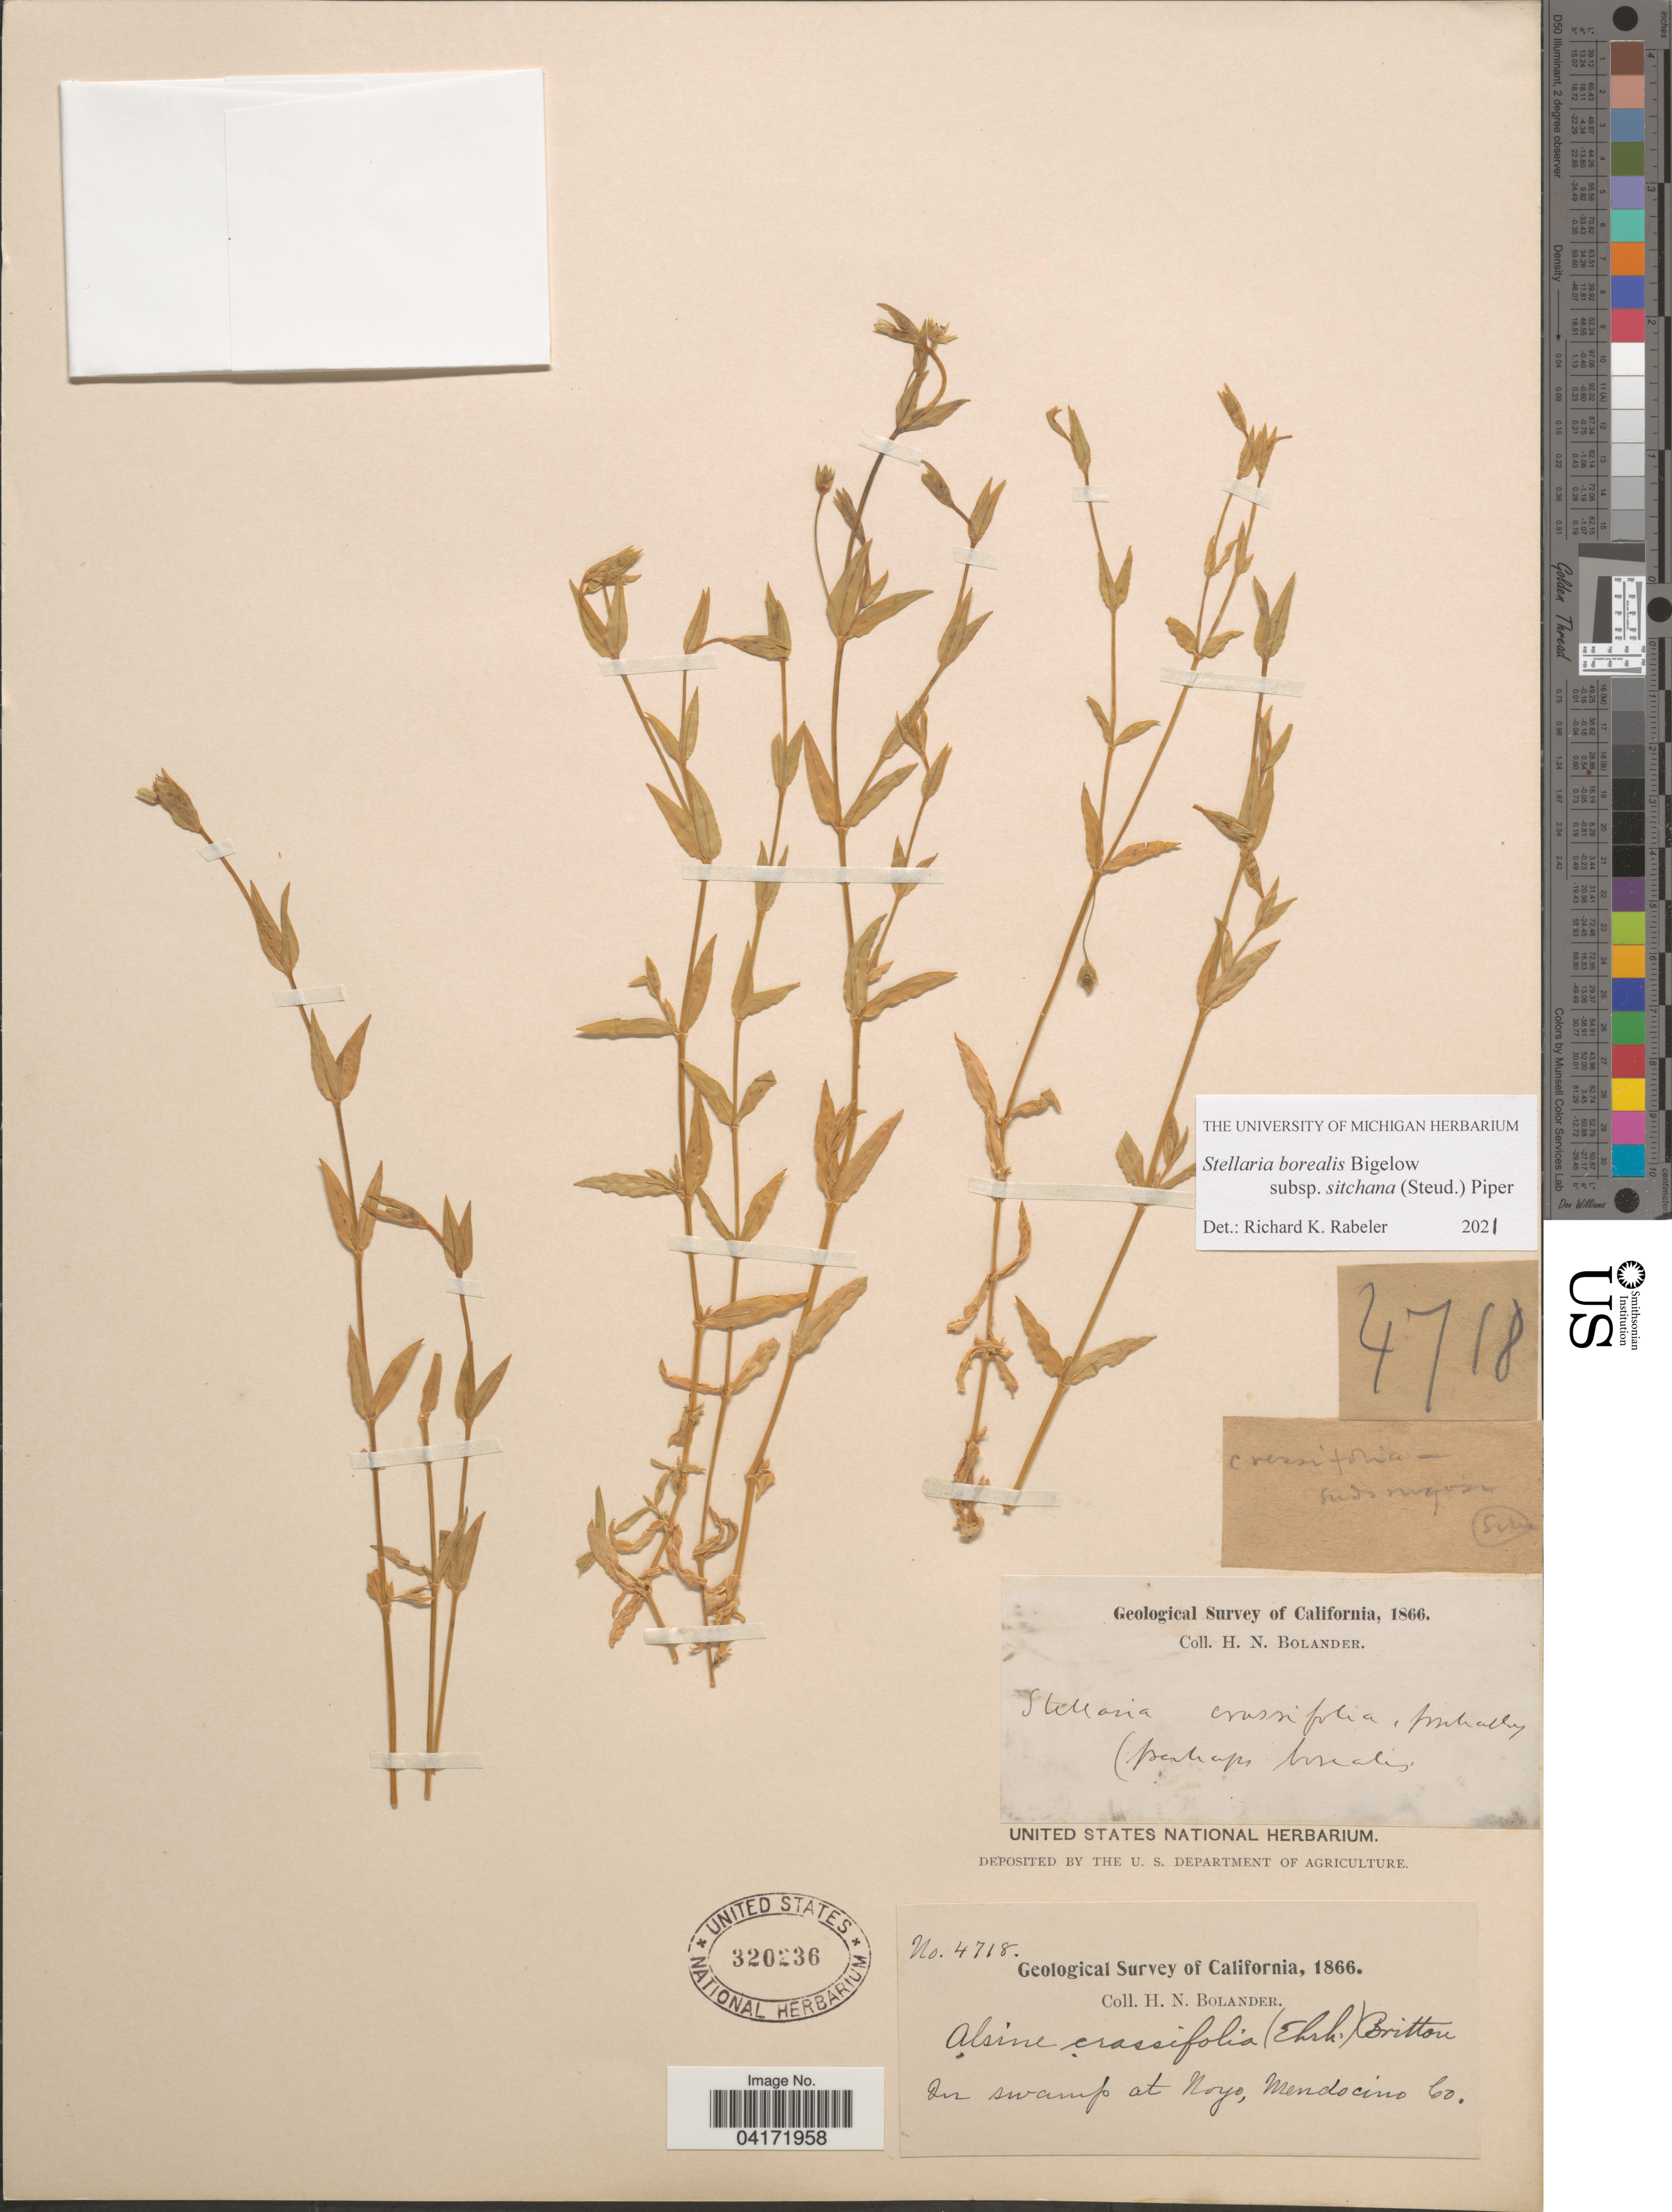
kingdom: Plantae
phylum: Tracheophyta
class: Magnoliopsida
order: Caryophyllales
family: Caryophyllaceae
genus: Stellaria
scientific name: Stellaria borealis subsp. sitchana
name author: (Steud.) Piper & Beattie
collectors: H. Bolander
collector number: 4718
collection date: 1866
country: United States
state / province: California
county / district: Mendocino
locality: Geological Survey of California. At Noyo, Mendocino Co.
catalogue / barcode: US 320236